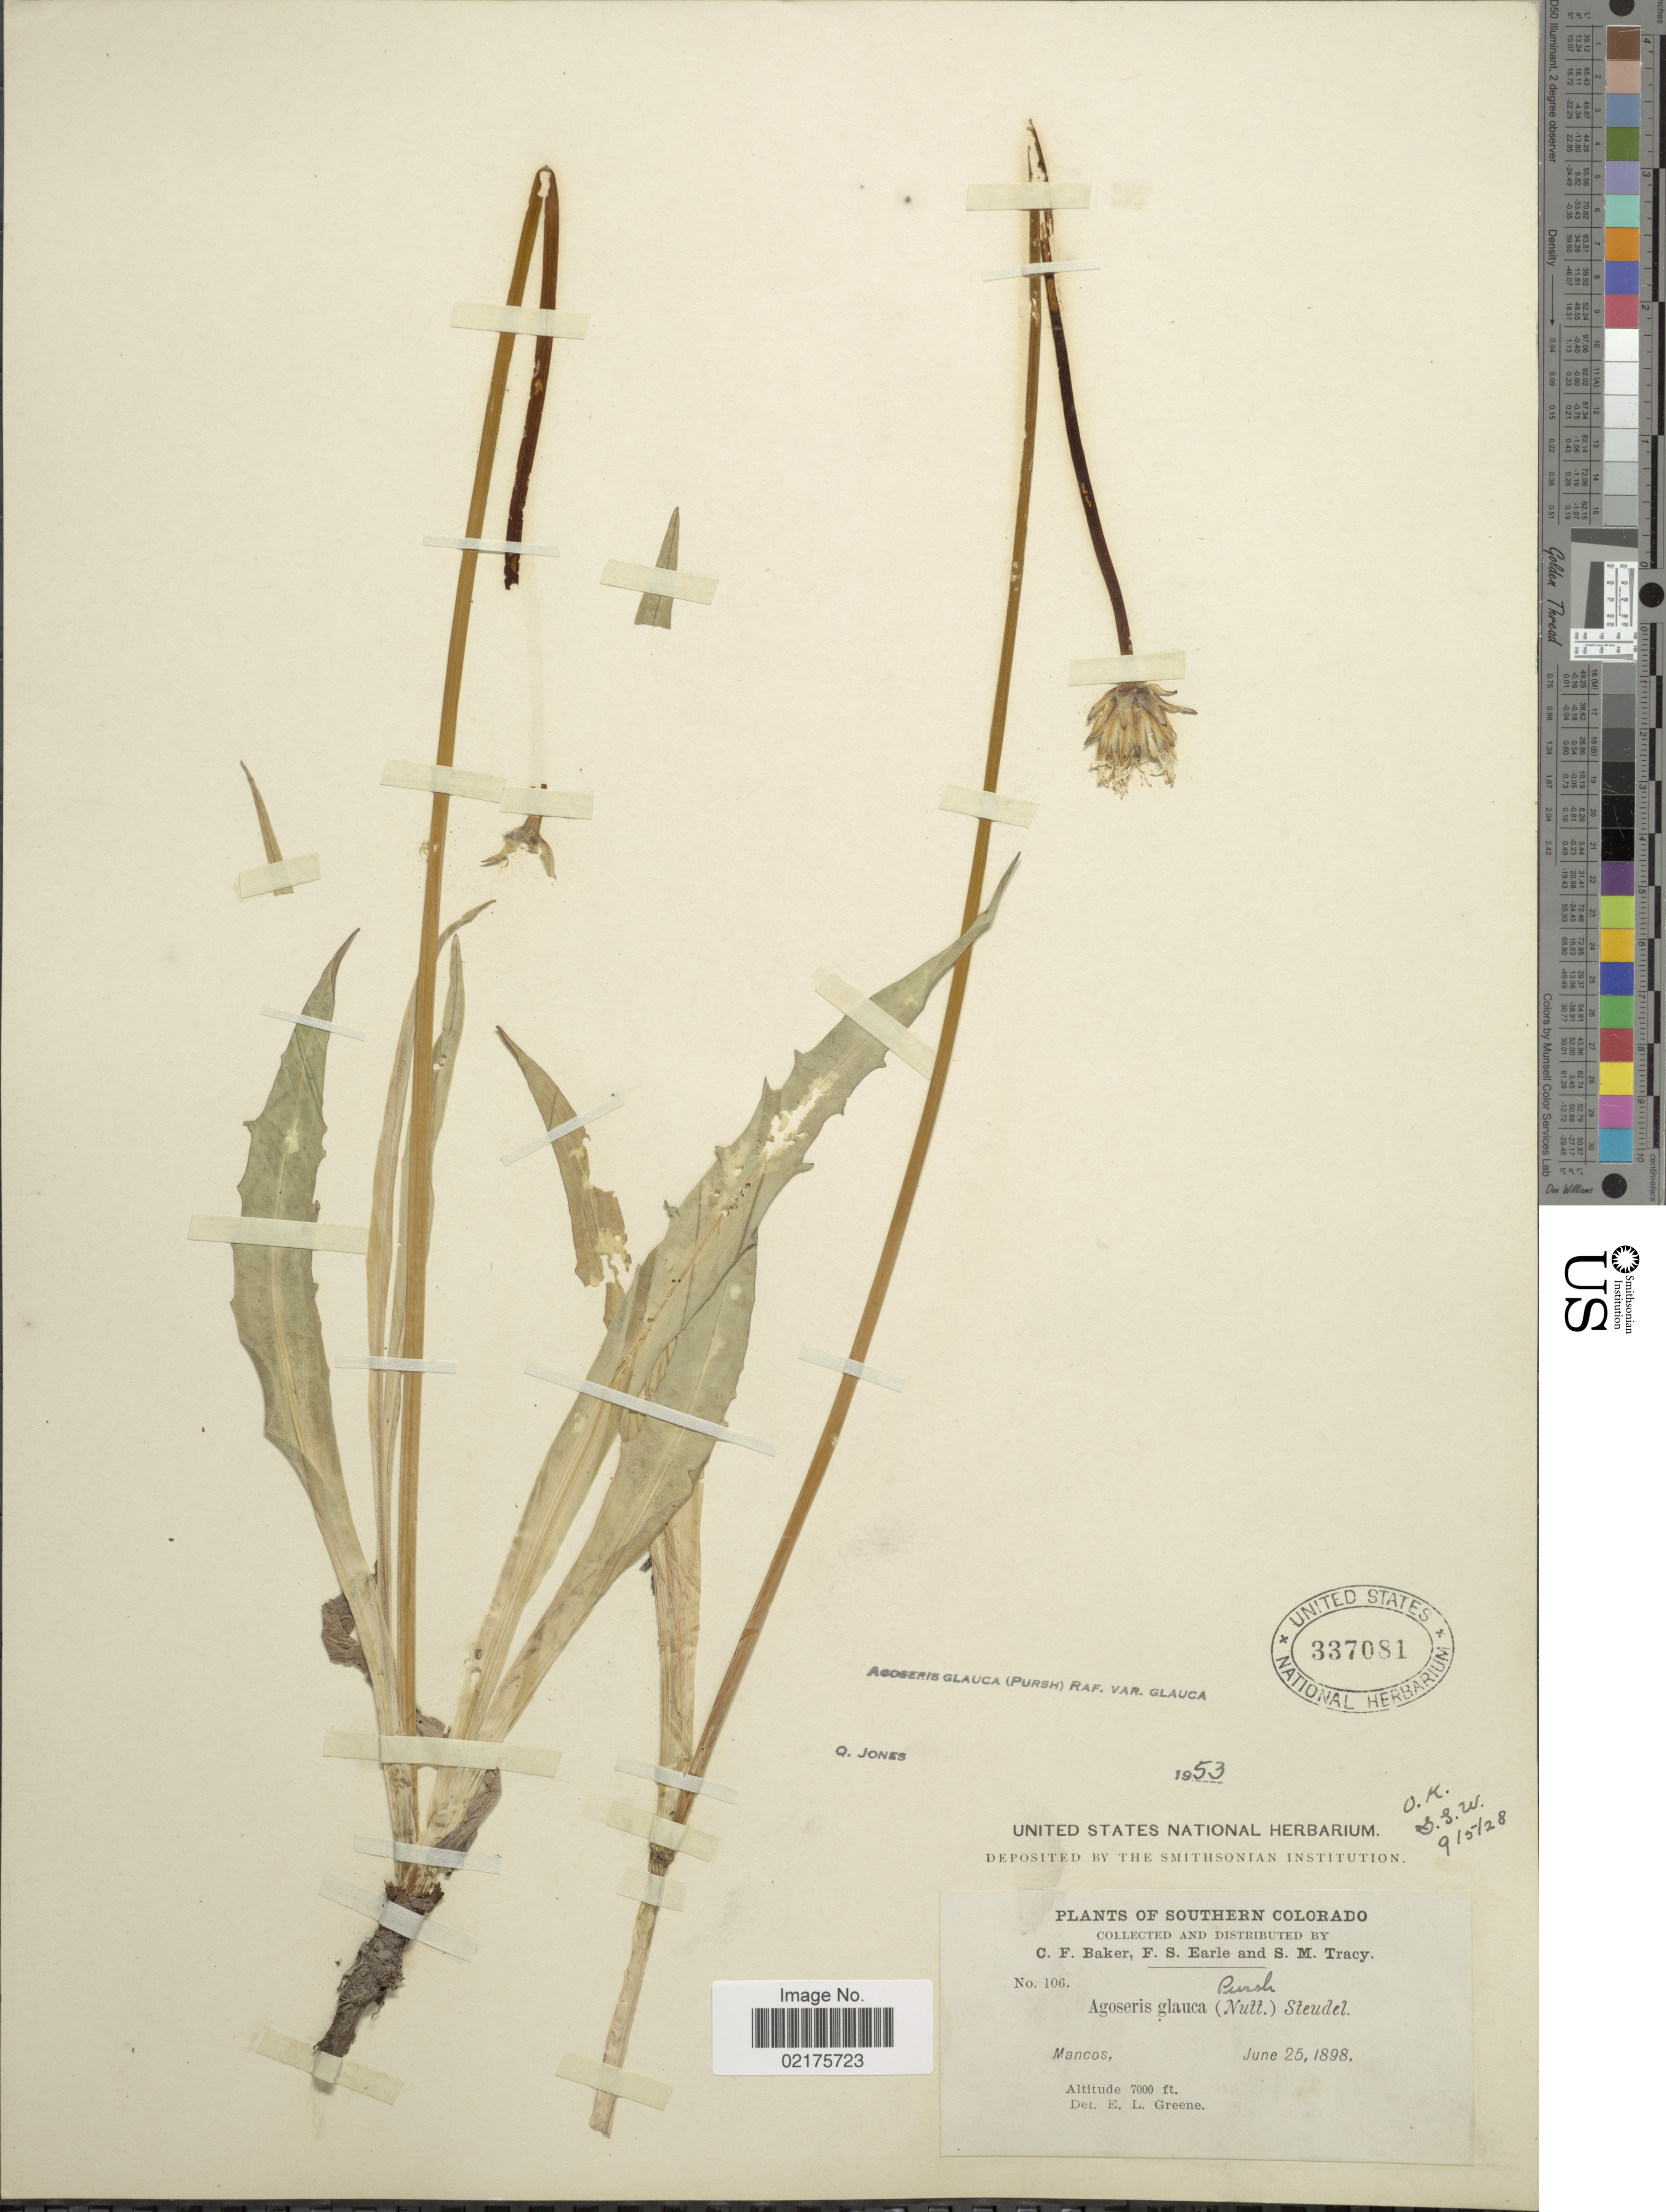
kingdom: Plantae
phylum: Tracheophyta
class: Magnoliopsida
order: Asterales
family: Asteraceae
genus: Agoseris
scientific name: Agoseris glauca var. glauca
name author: (Pursh) Raf.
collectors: C. F. Baker, F. S. Earle & S. M. Tracy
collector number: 106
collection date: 1898-06-25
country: United States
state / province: Colorado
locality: Southern Colorado, Mancos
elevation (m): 2134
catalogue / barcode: US 337081